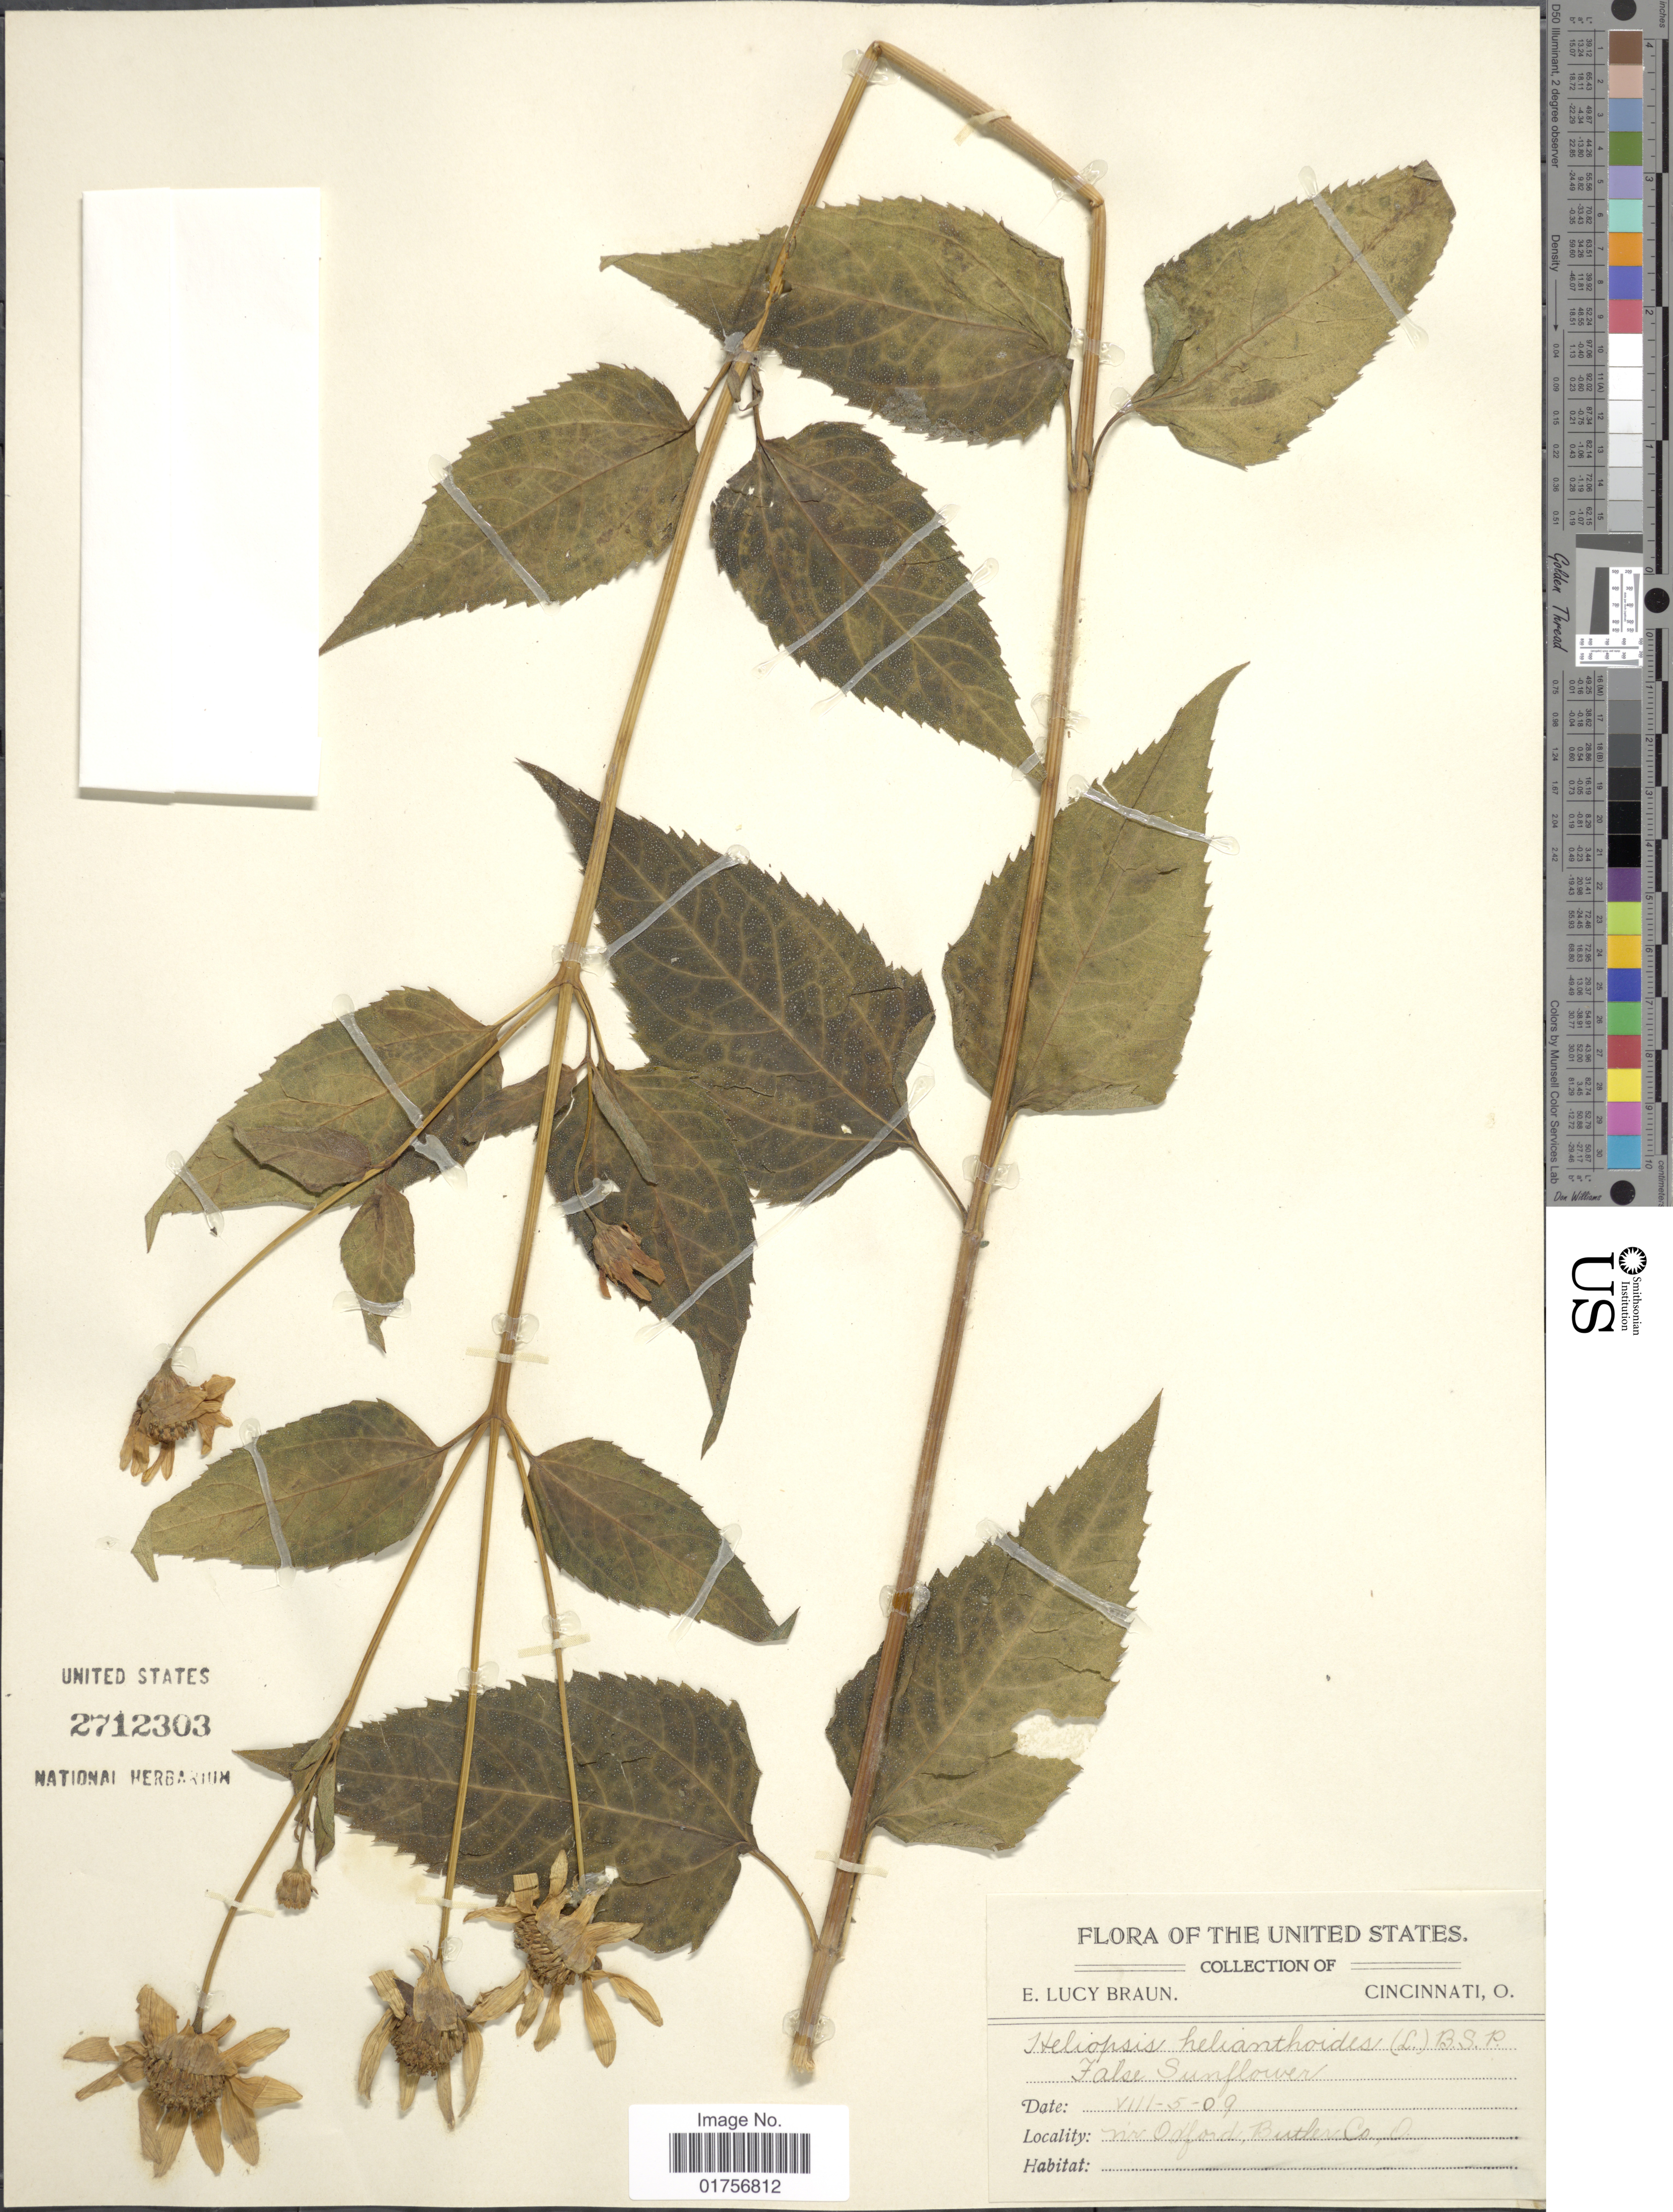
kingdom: Plantae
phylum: Tracheophyta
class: Magnoliopsida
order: Asterales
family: Asteraceae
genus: Heliopsis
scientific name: Heliopsis helianthoides subsp. helianthoides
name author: (L.) Sweet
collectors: E. L. Braun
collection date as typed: Transcribed d/m/y: 5/8/09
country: United States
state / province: Ohio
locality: Nr. Oxford, Butler Co., O.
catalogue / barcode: US 2712303